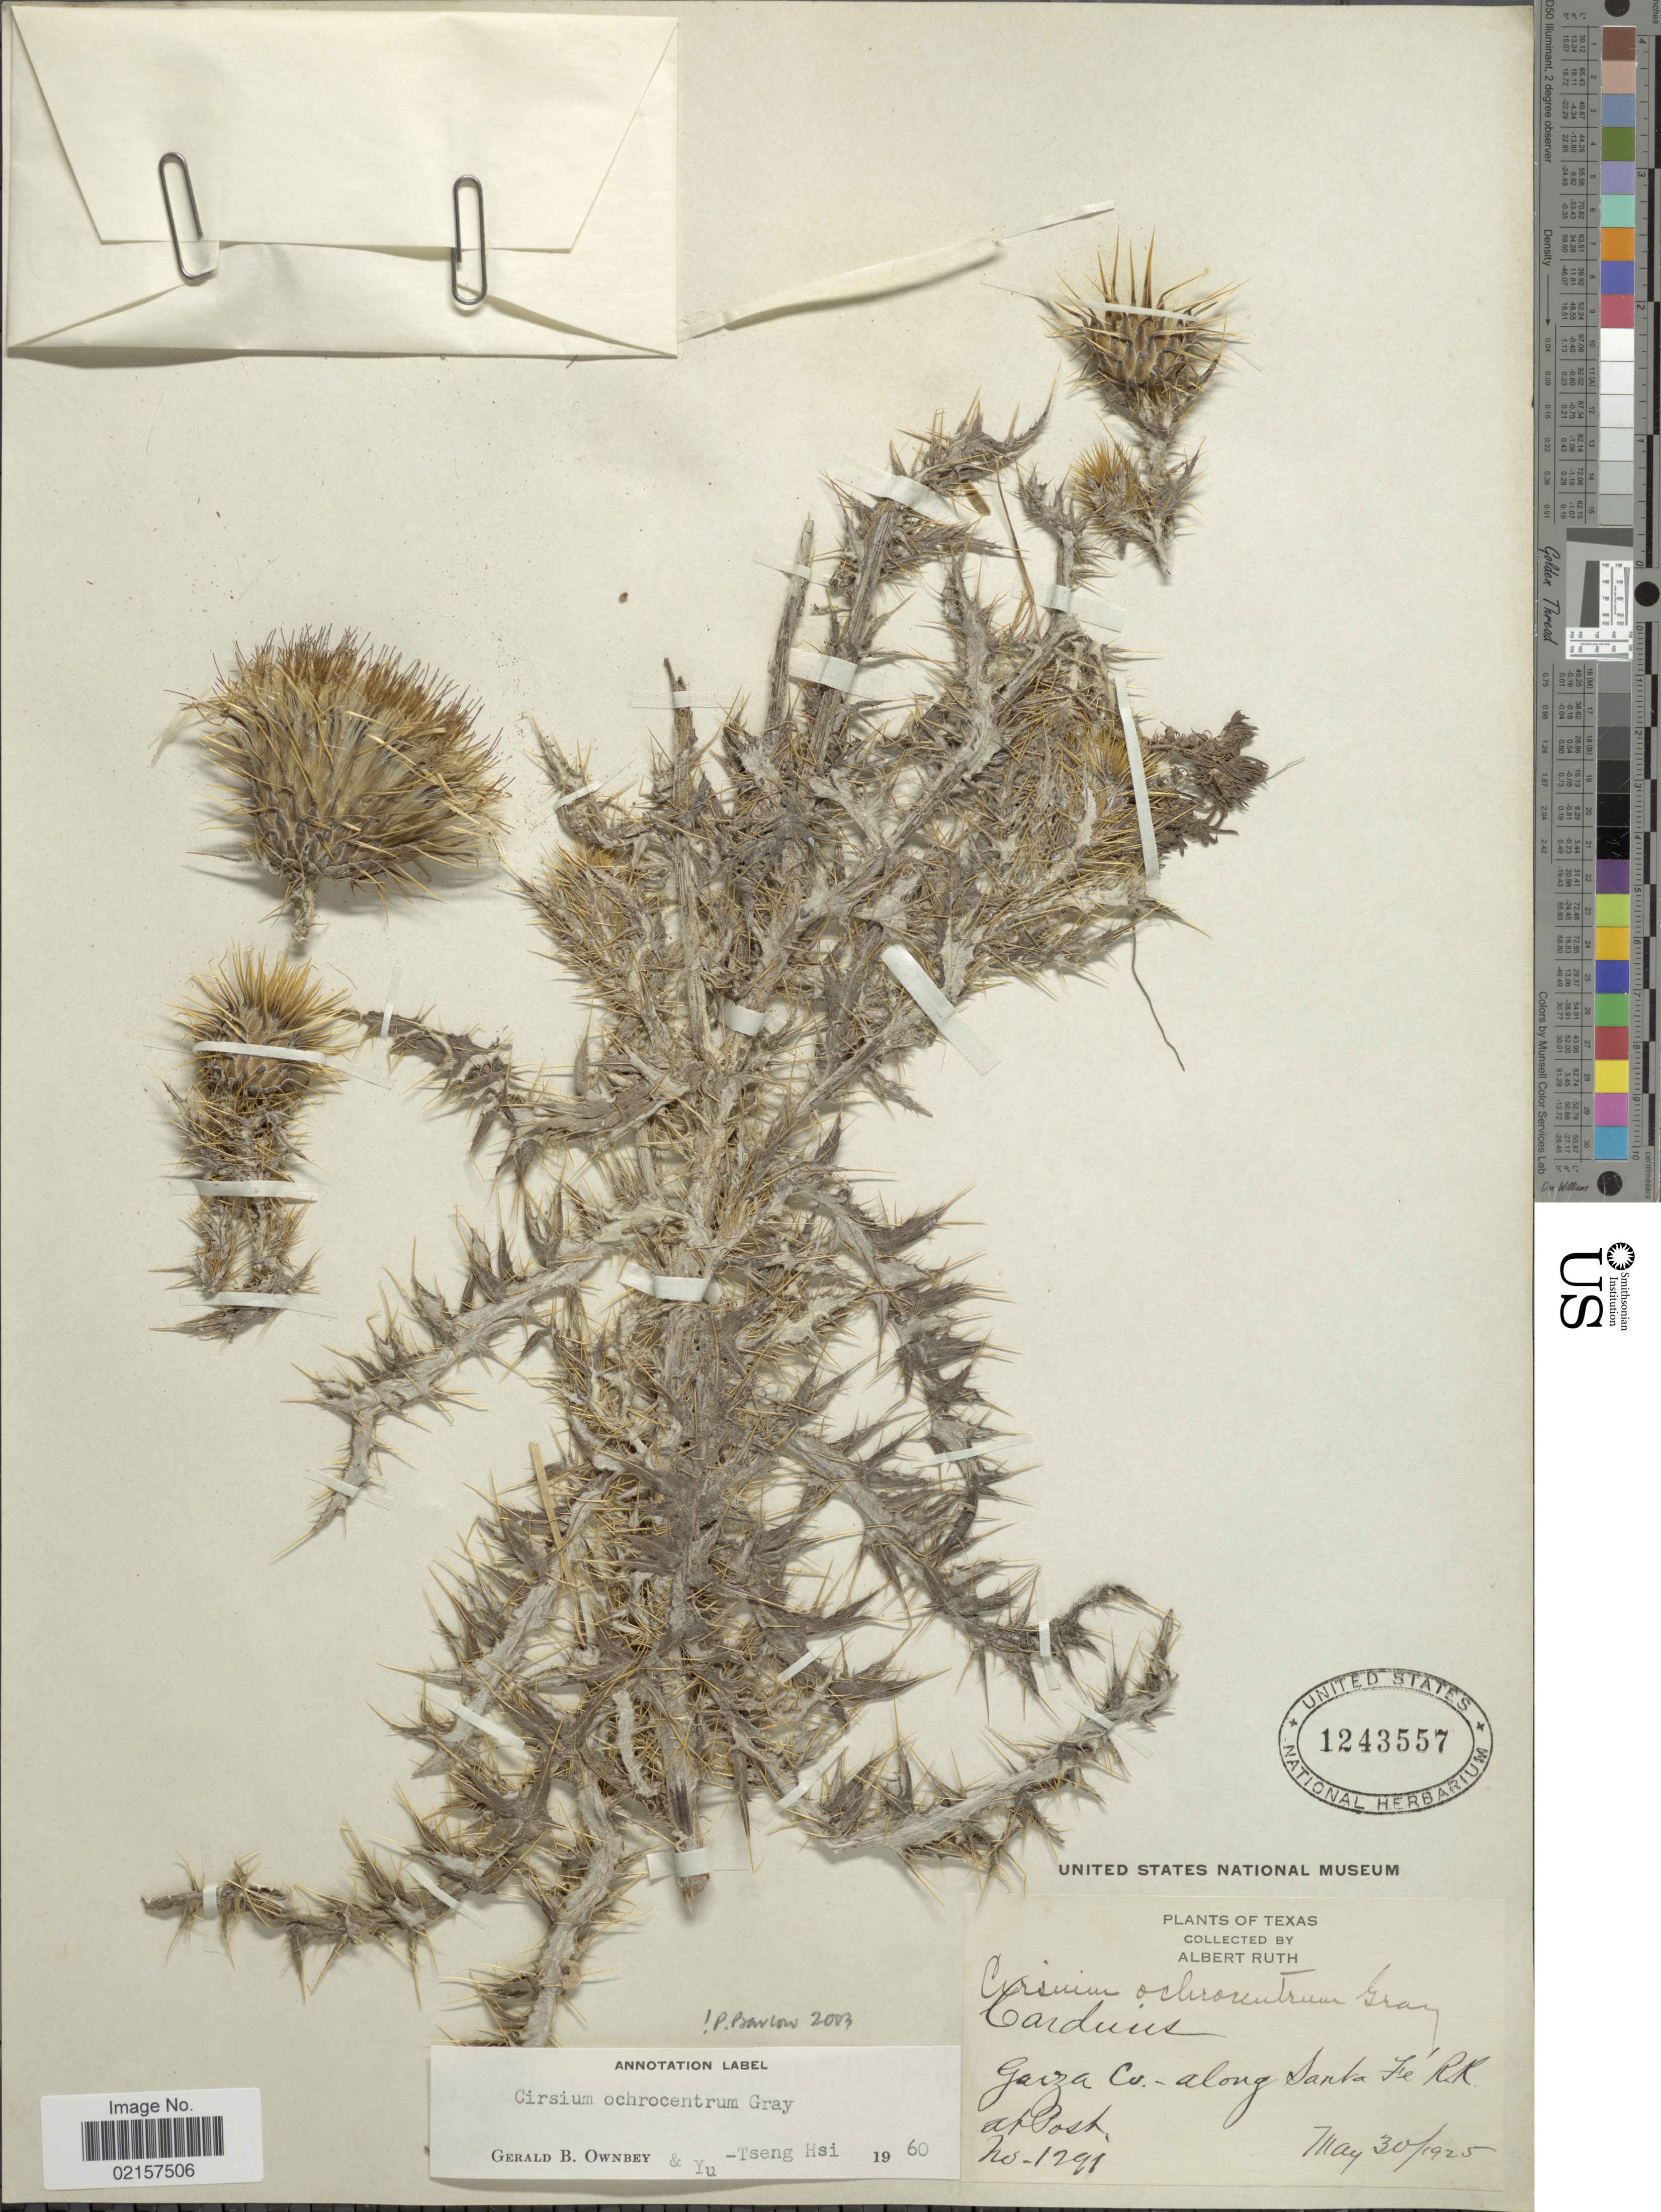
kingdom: Plantae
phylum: Tracheophyta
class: Magnoliopsida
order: Asterales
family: Asteraceae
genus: Cirsium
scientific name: Cirsium ochrocentrum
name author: A. Gray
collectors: A. Ruth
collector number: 1291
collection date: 1925-05-30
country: United States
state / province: Texas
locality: Garza Co. along Santa Fé RR at road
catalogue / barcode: US 1243557